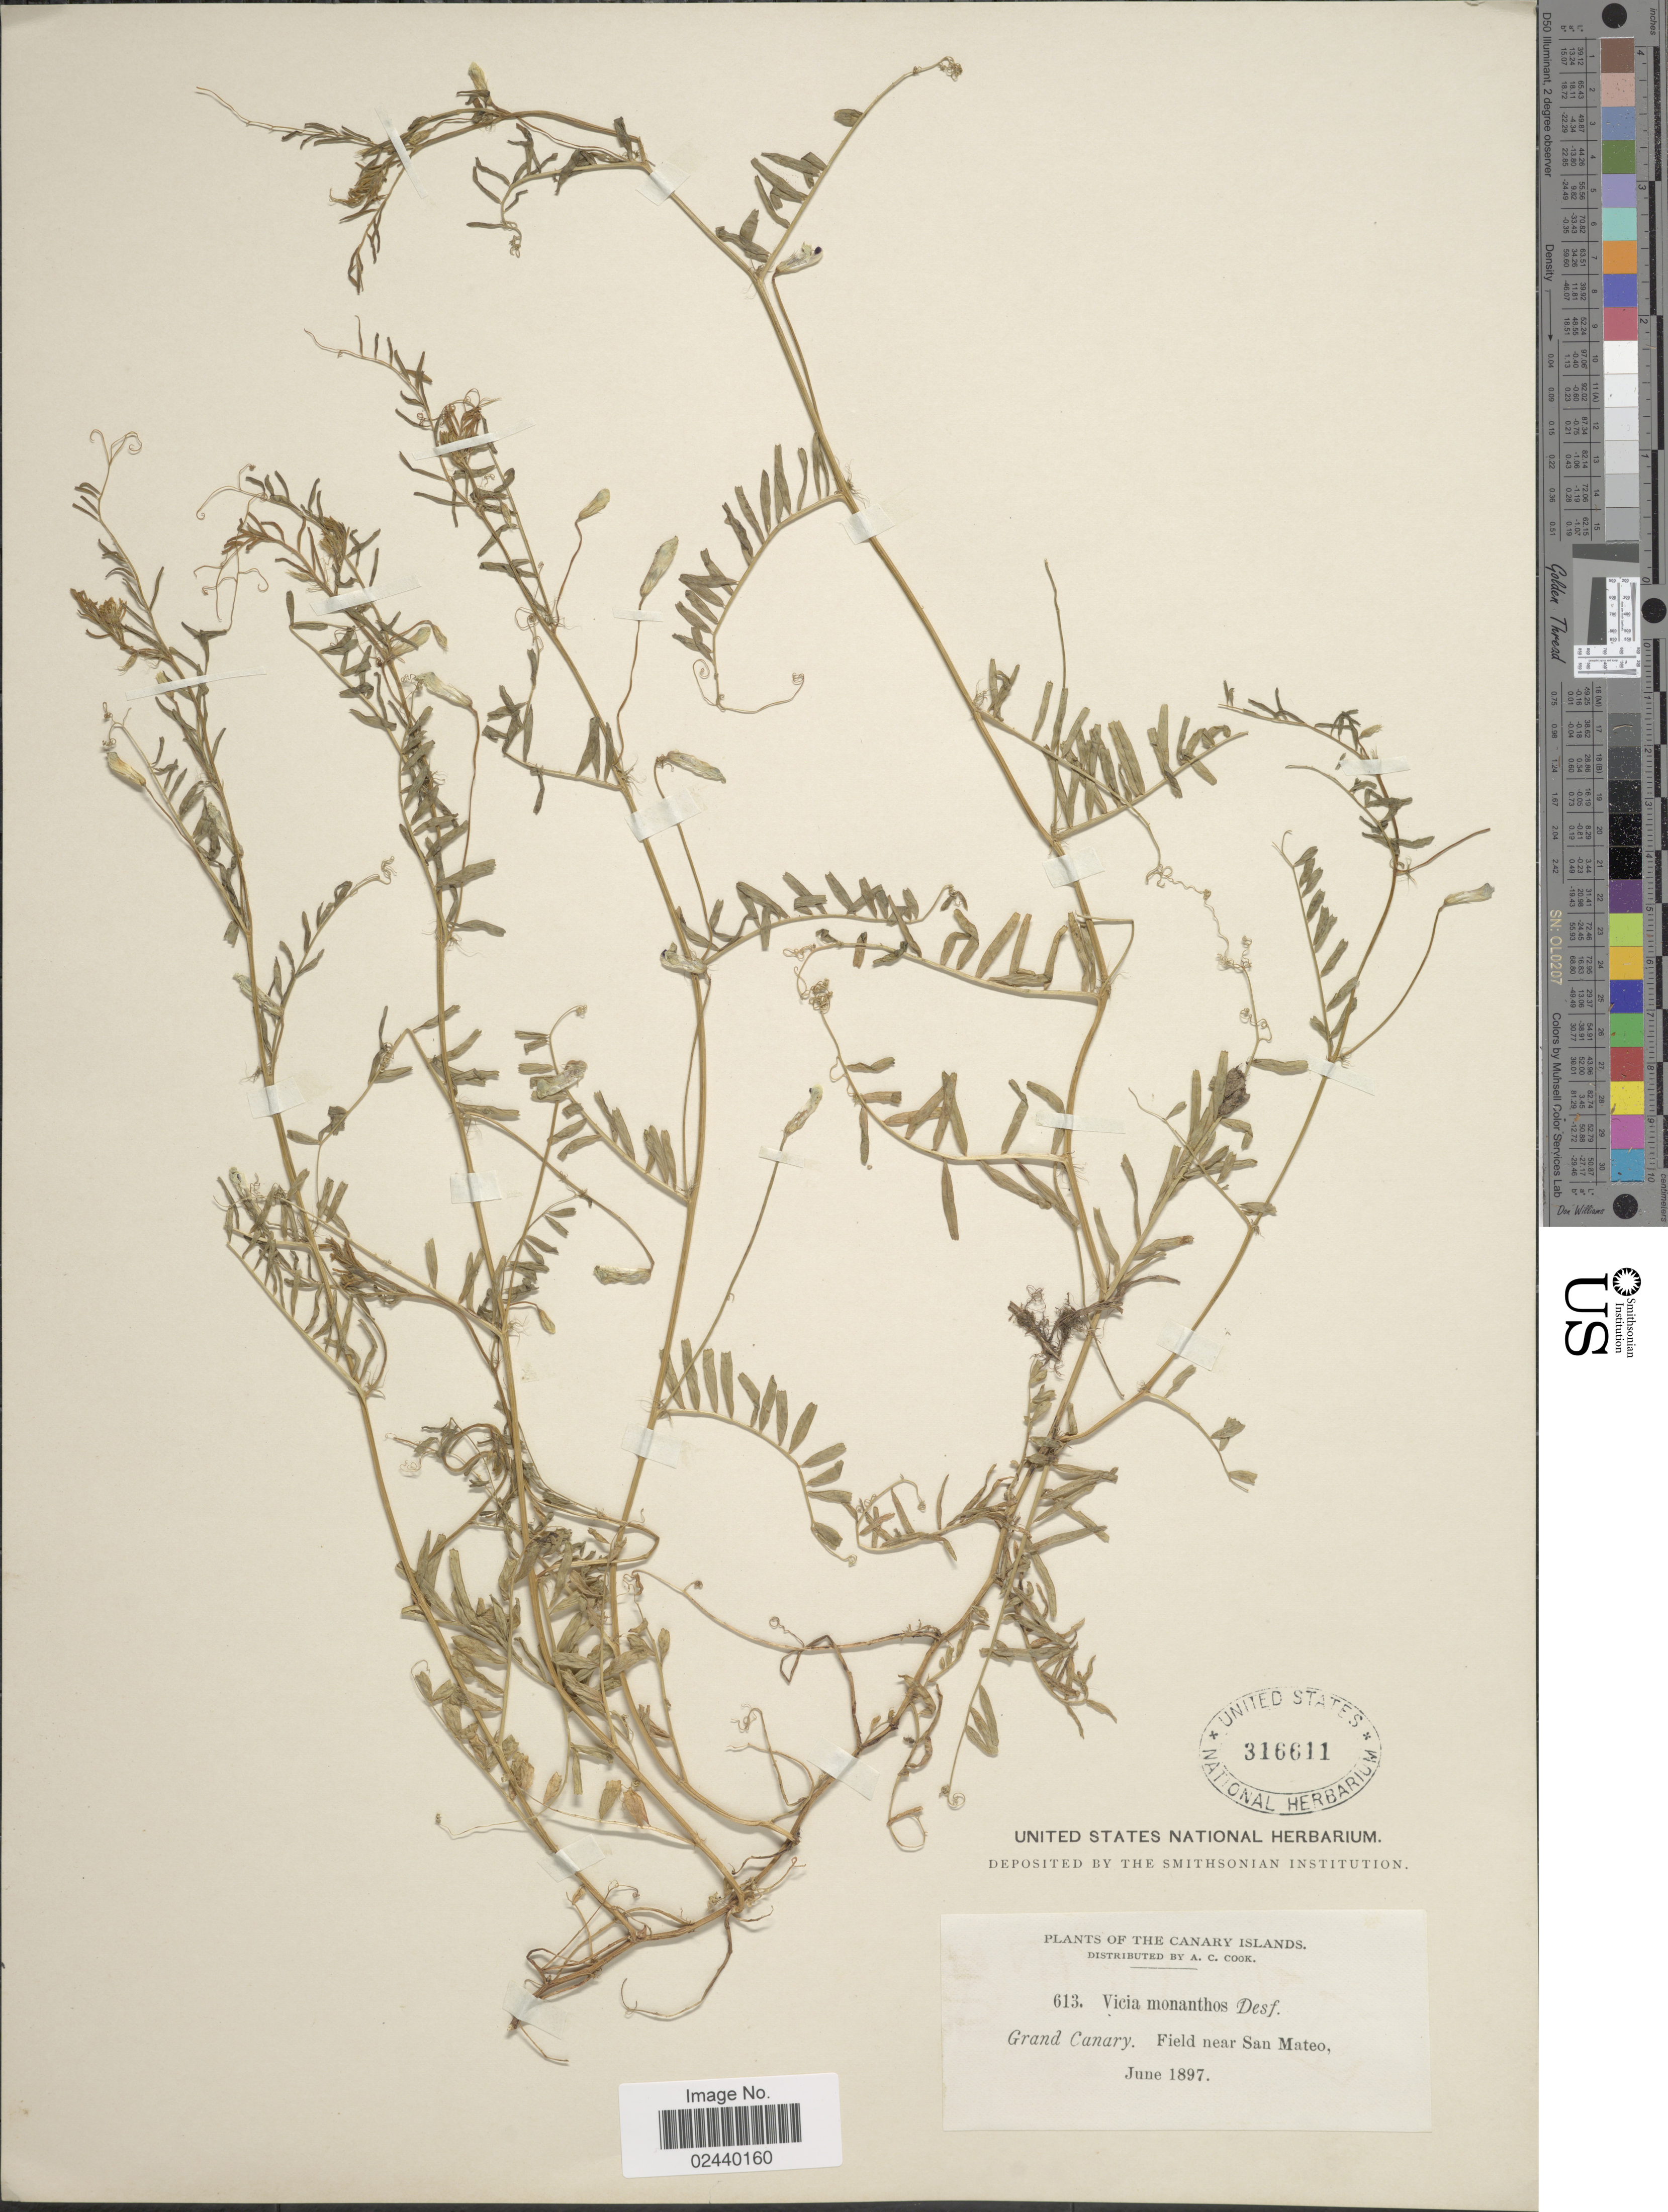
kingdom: Plantae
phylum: Tracheophyta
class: Magnoliopsida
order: Fabales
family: Fabaceae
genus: Vicia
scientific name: Vicia monantha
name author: Retz.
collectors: Alice C. Cook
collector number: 613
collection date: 1897-06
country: Spain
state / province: Canarias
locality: The Canary Islands, Grand Canary, field near San Mateo.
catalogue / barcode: US 316611